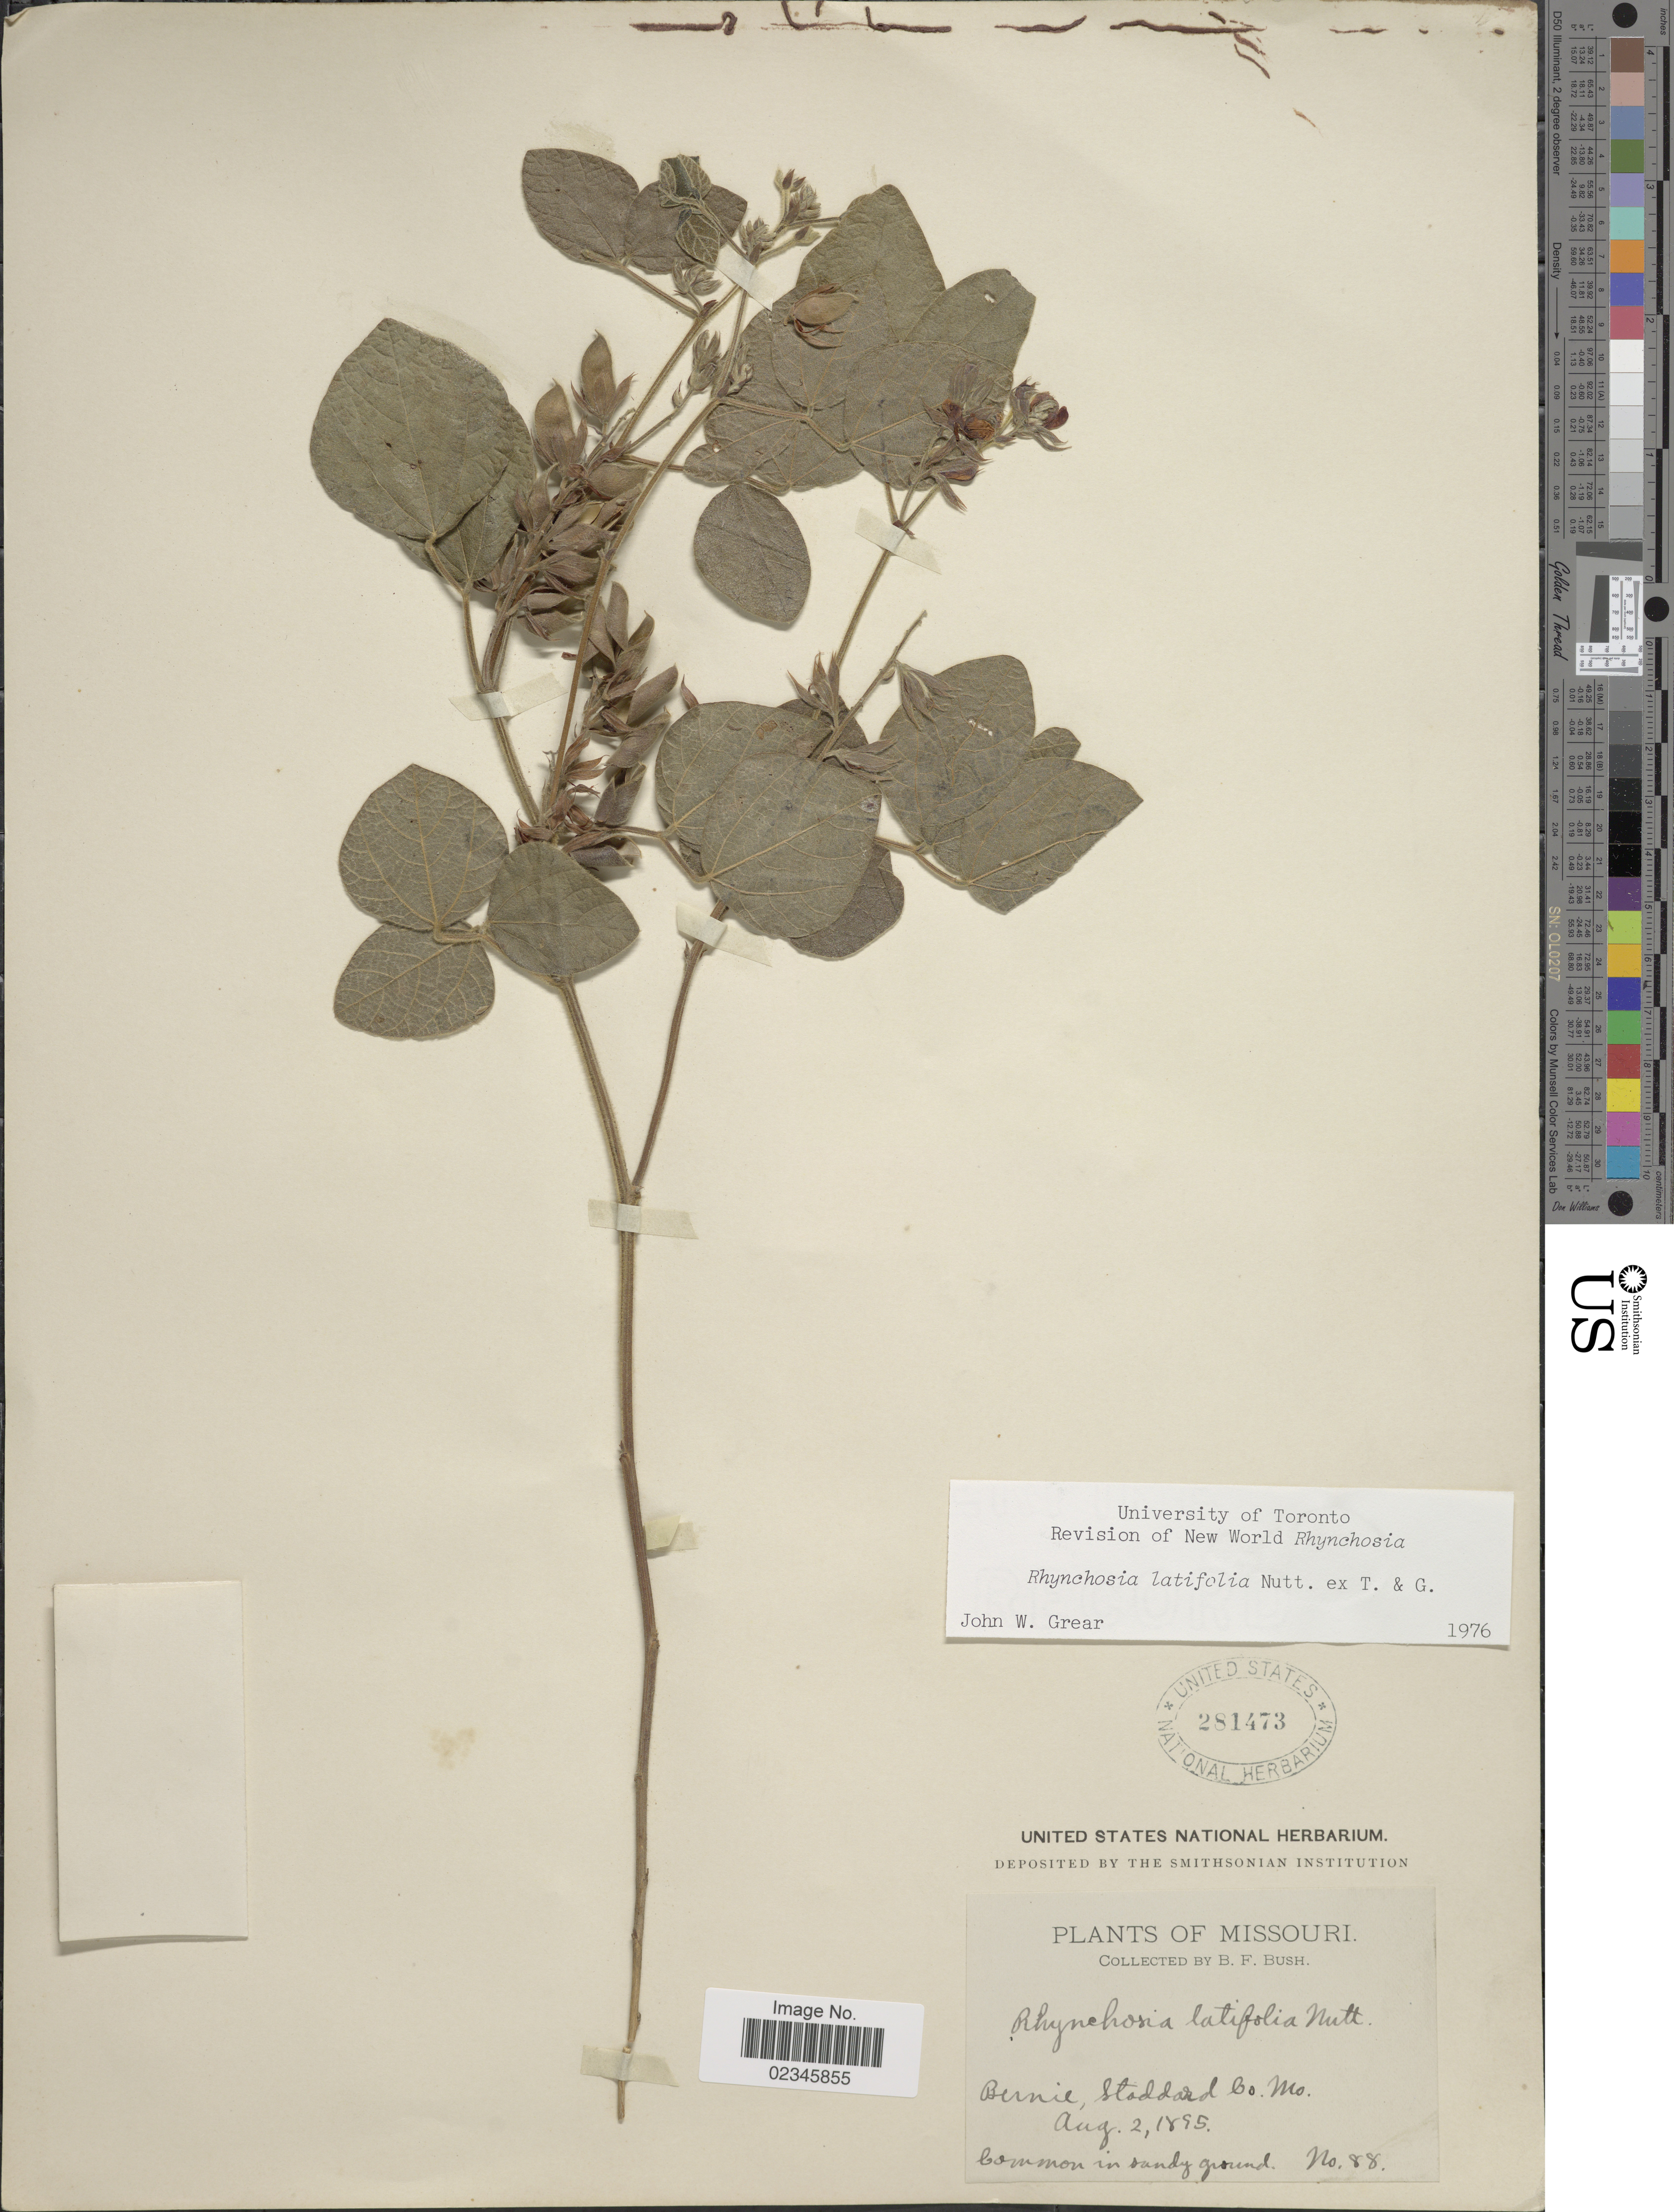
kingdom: Plantae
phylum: Tracheophyta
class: Magnoliopsida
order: Fabales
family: Fabaceae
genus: Rhynchosia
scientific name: Rhynchosia latifolia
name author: Nutt. ex Torr. & A. Gray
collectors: B. F. Bush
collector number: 88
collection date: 1895-08-02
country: United States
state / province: Missouri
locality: Bernie, Stoddard Co.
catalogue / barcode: US 281473